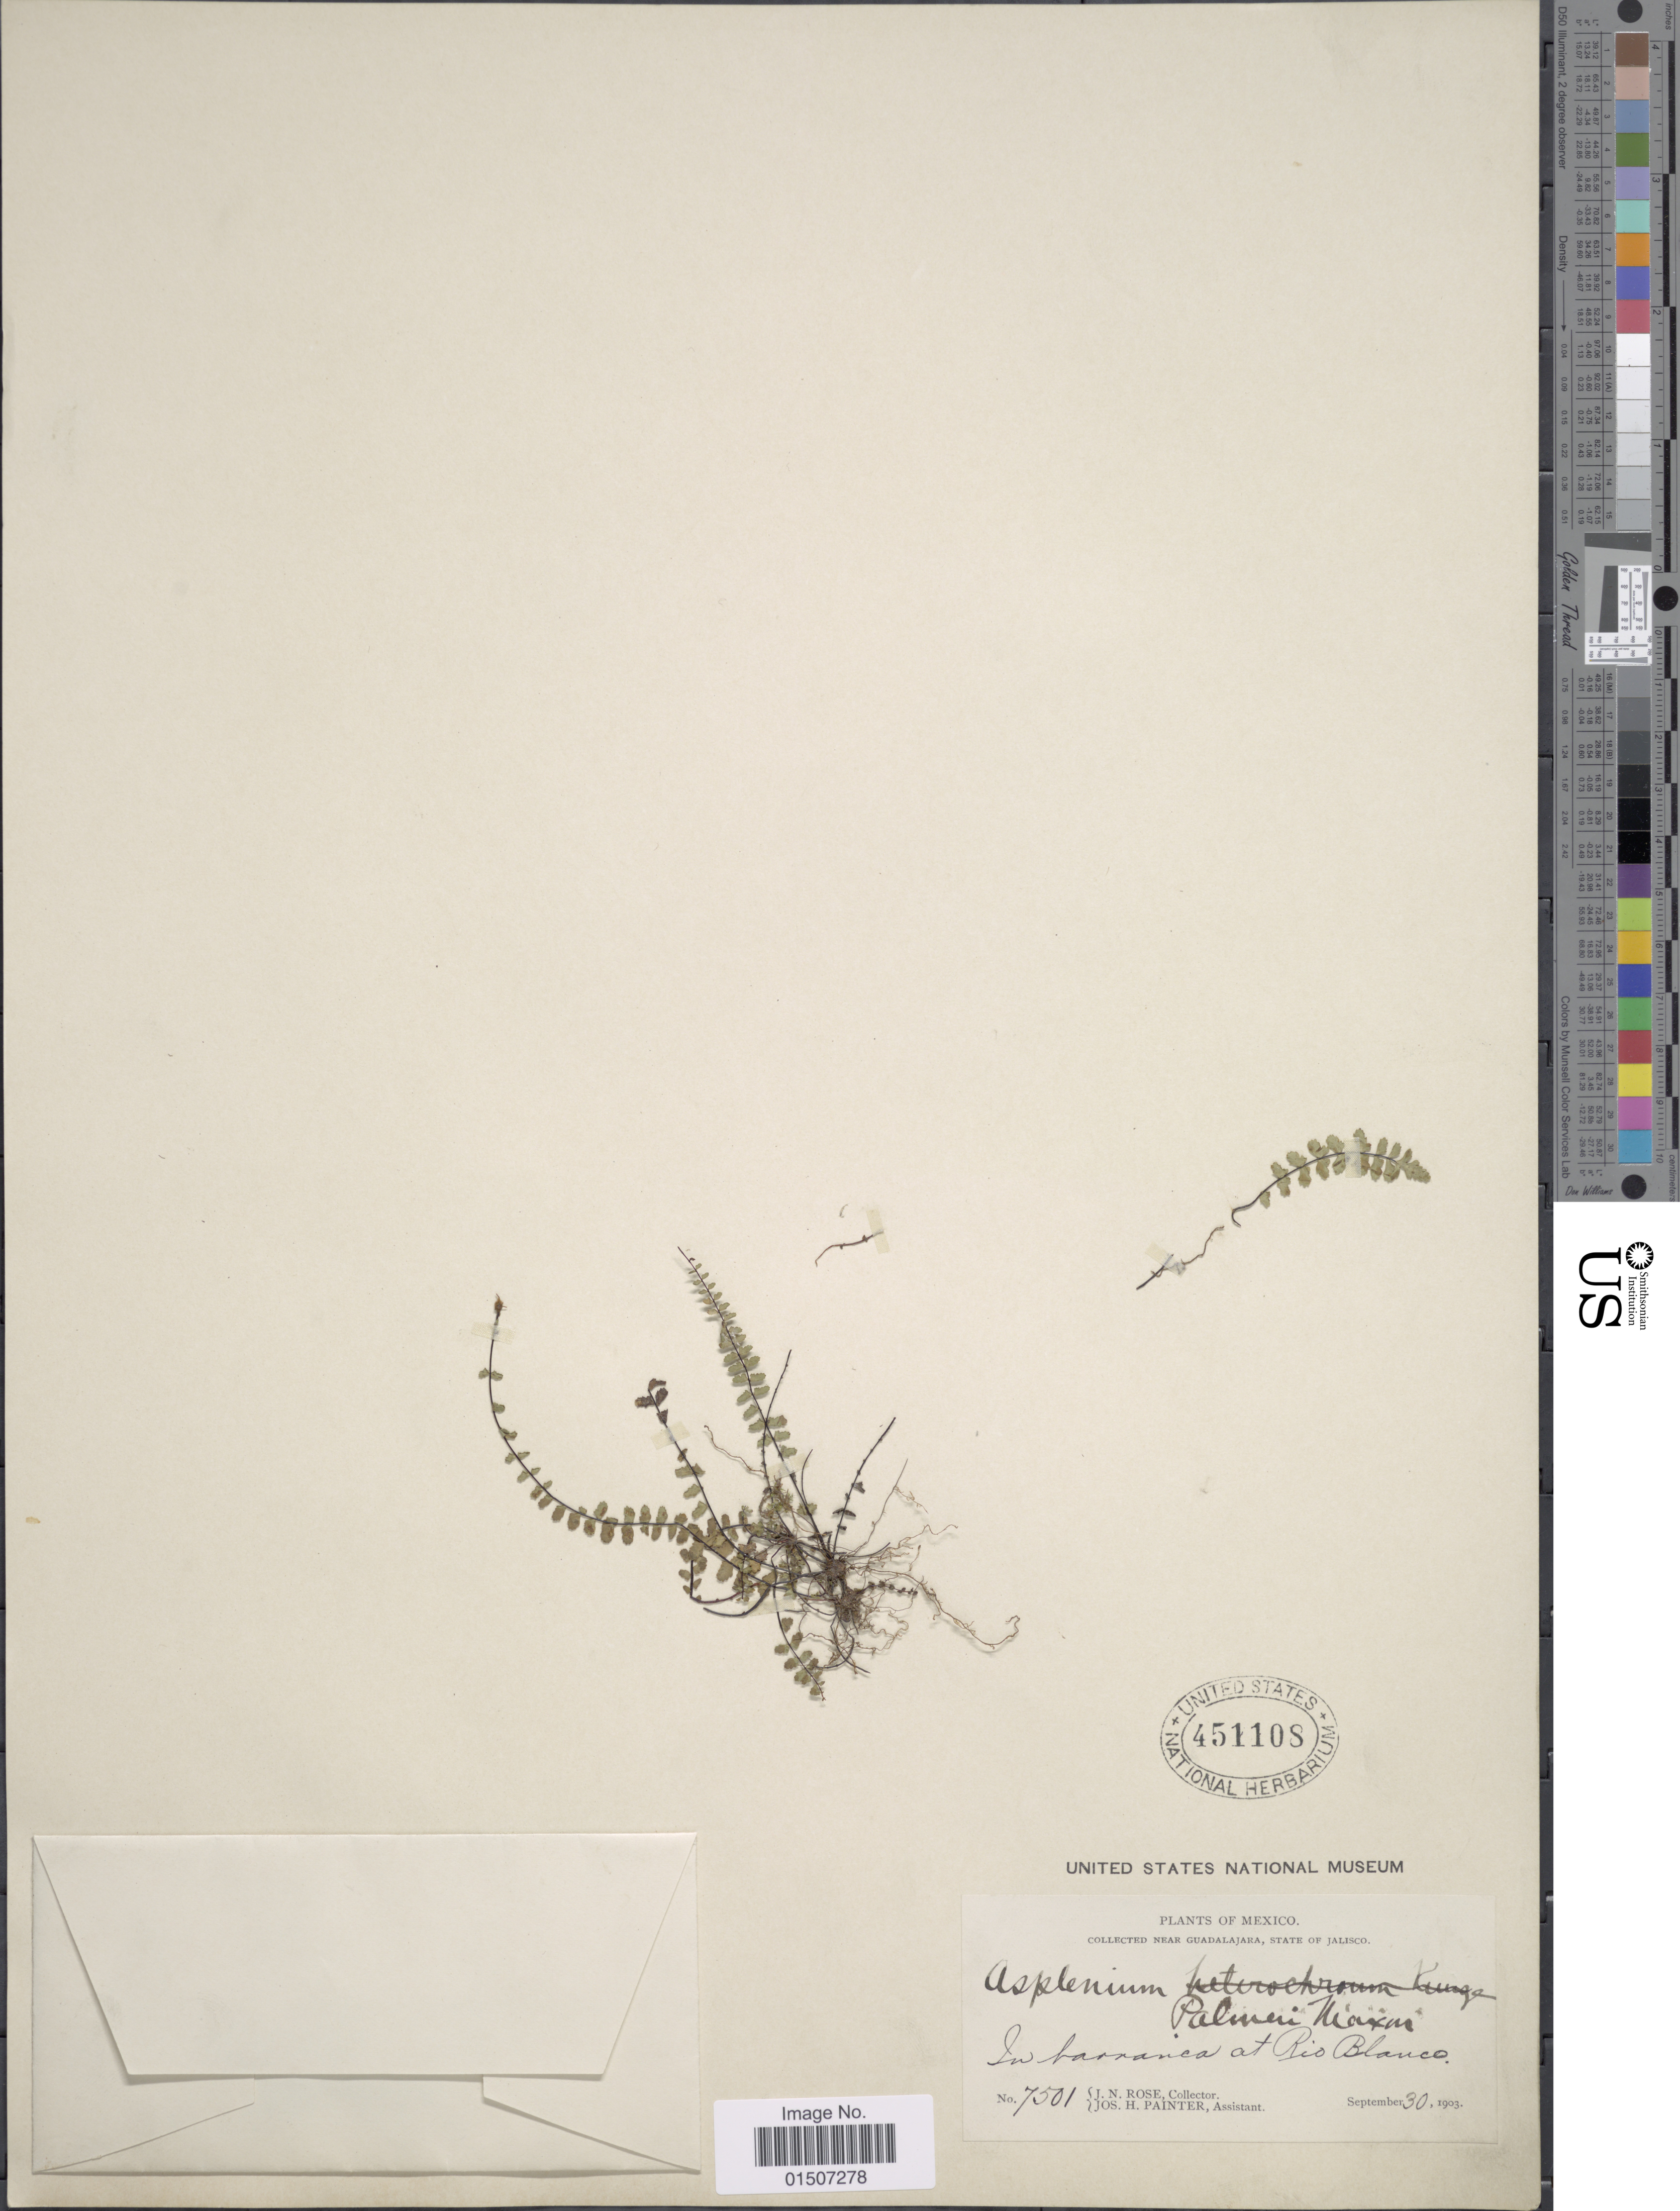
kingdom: Plantae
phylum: Tracheophyta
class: Polypodiopsida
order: Polypodiales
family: Aspleniaceae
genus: Asplenium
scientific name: Asplenium palmeri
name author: Maxon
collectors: J. N. Rose & J. H. Painter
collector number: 7501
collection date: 1903-09-30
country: Mexico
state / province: Jalisco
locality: Near Guadalajara, In barranca at Rio Blanco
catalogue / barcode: US 451108